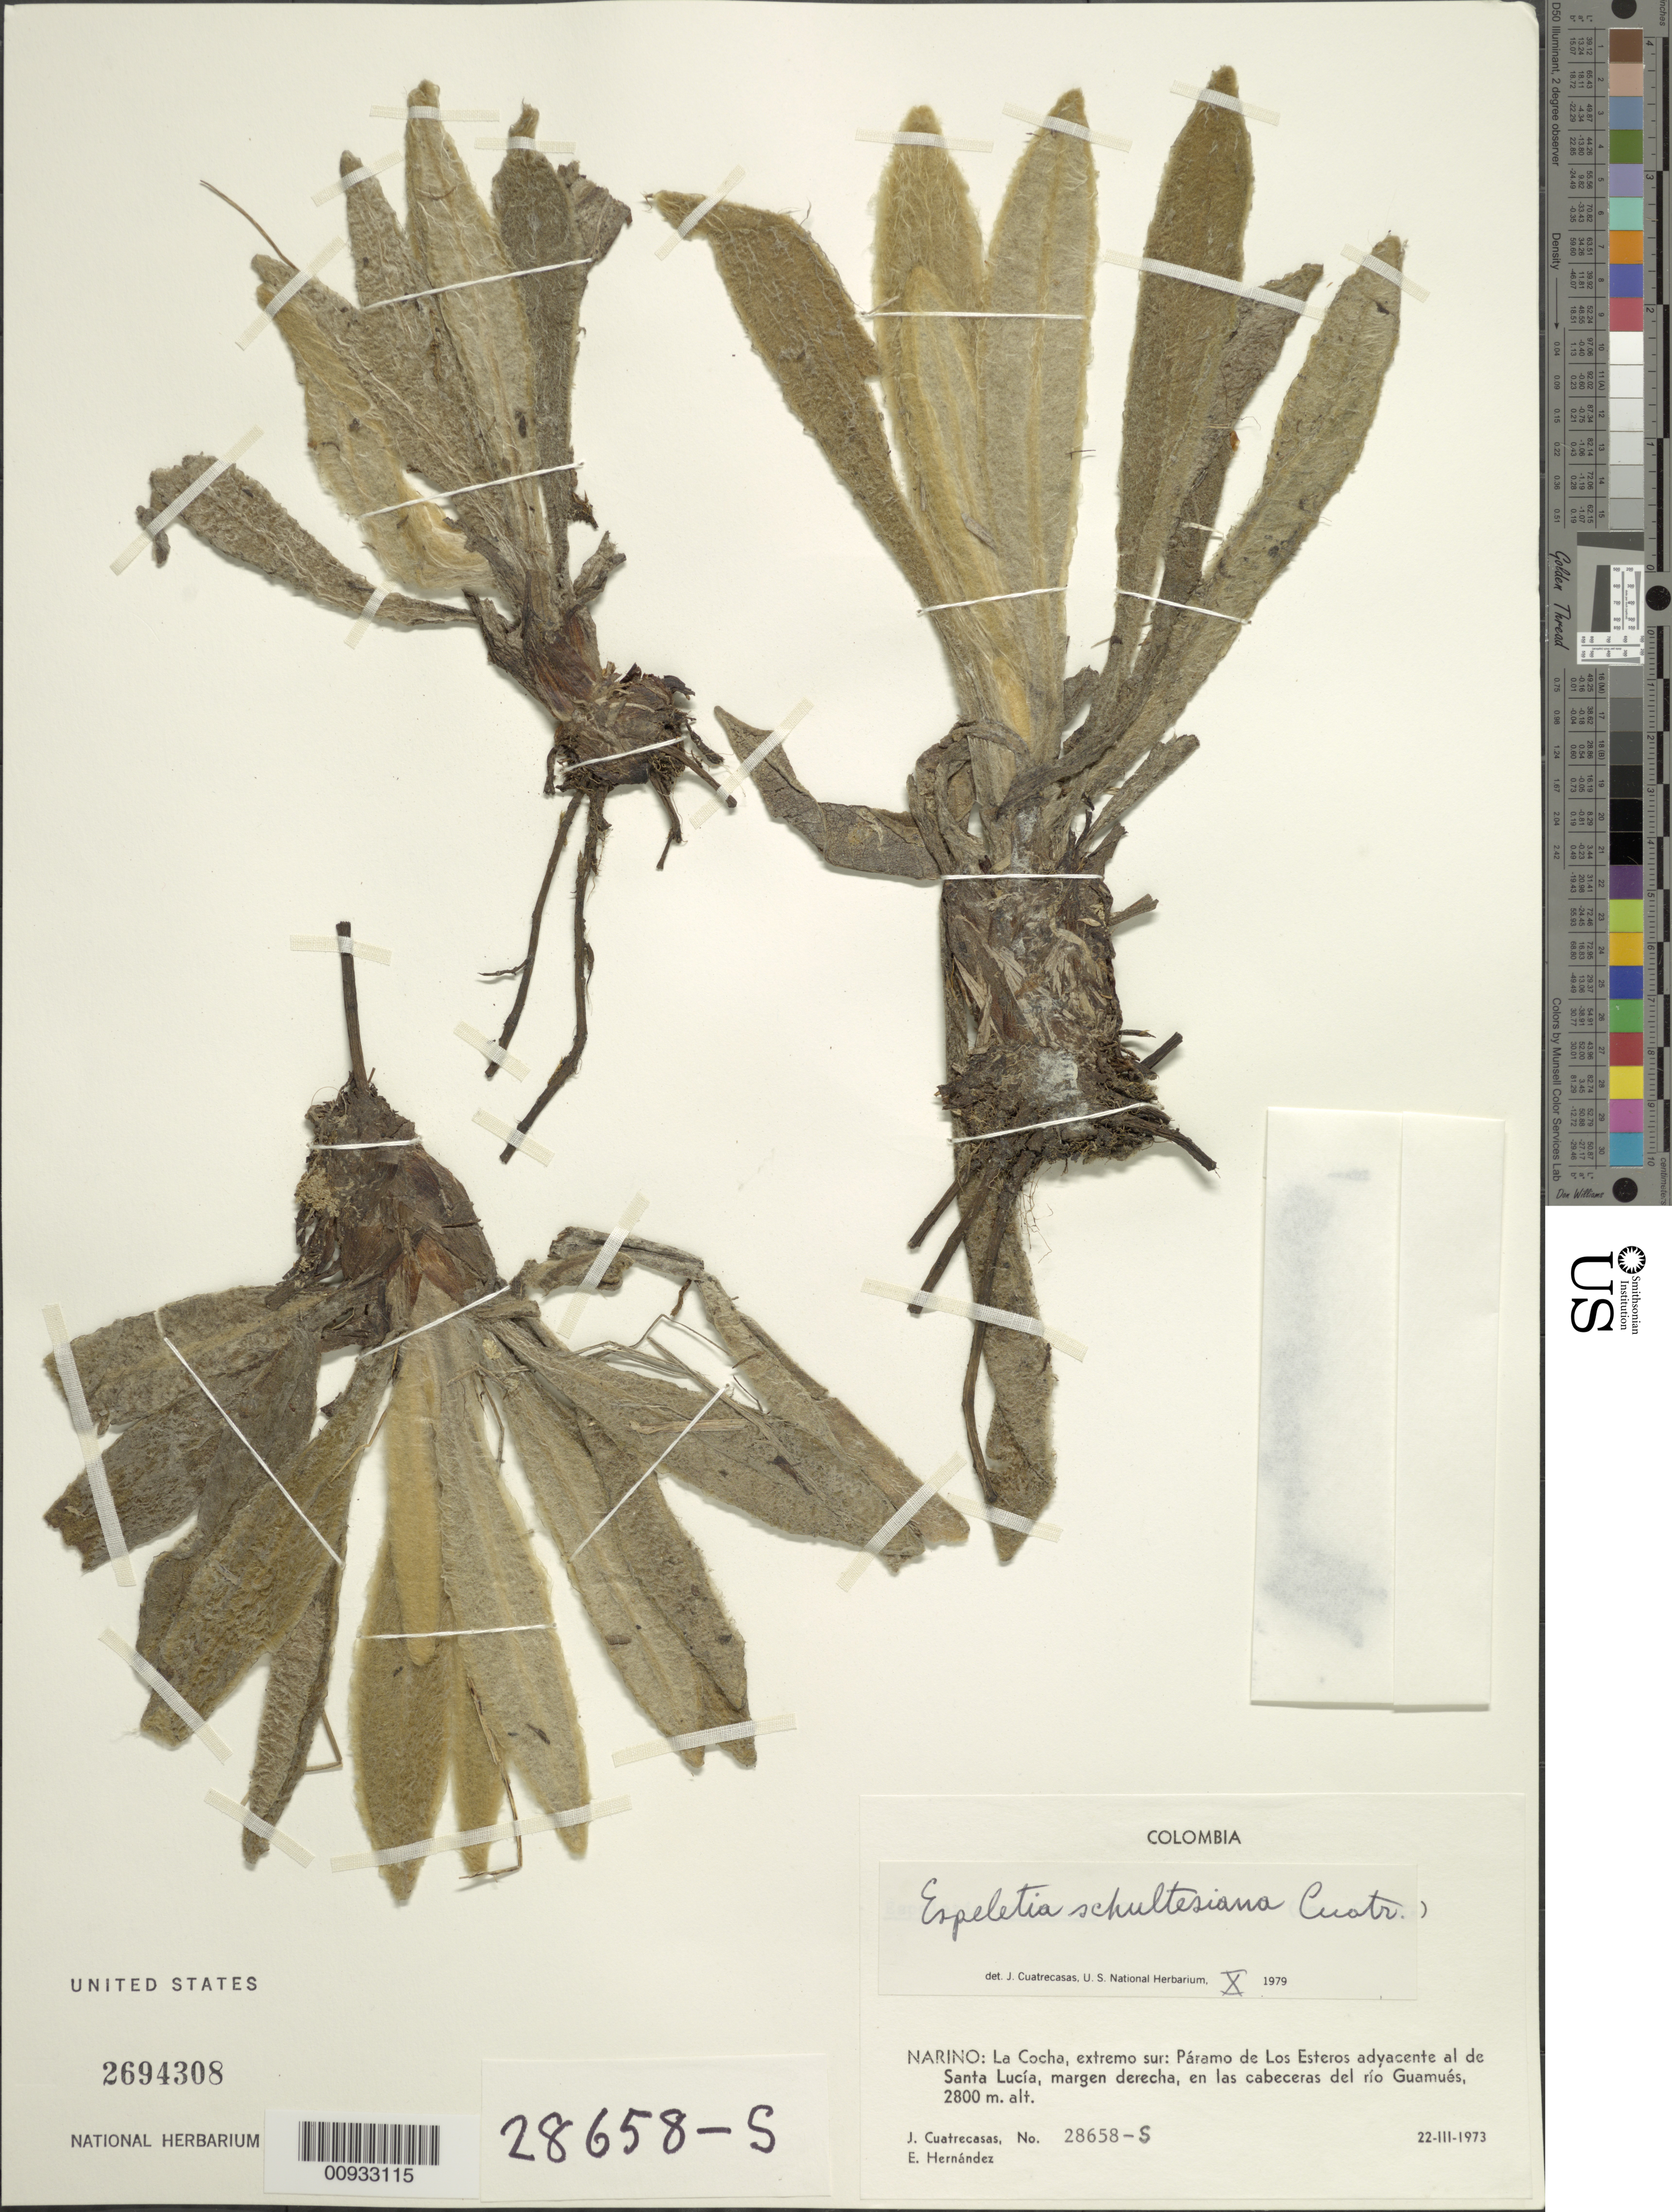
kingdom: Plantae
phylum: Tracheophyta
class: Magnoliopsida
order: Asterales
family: Asteraceae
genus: Espeletia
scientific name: Espeletia schultesiana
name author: Cuatrec.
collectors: J. Cuatrecasas & E. Hernández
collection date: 1973-03-22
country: Colombia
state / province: Nariño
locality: Páramo de los Esteros. La Cocha, extremo sur: páramo adyacente al de Santa Lucía, margen derecha, en las cabeceras del Río Gamués.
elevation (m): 2800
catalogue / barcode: US 2694308